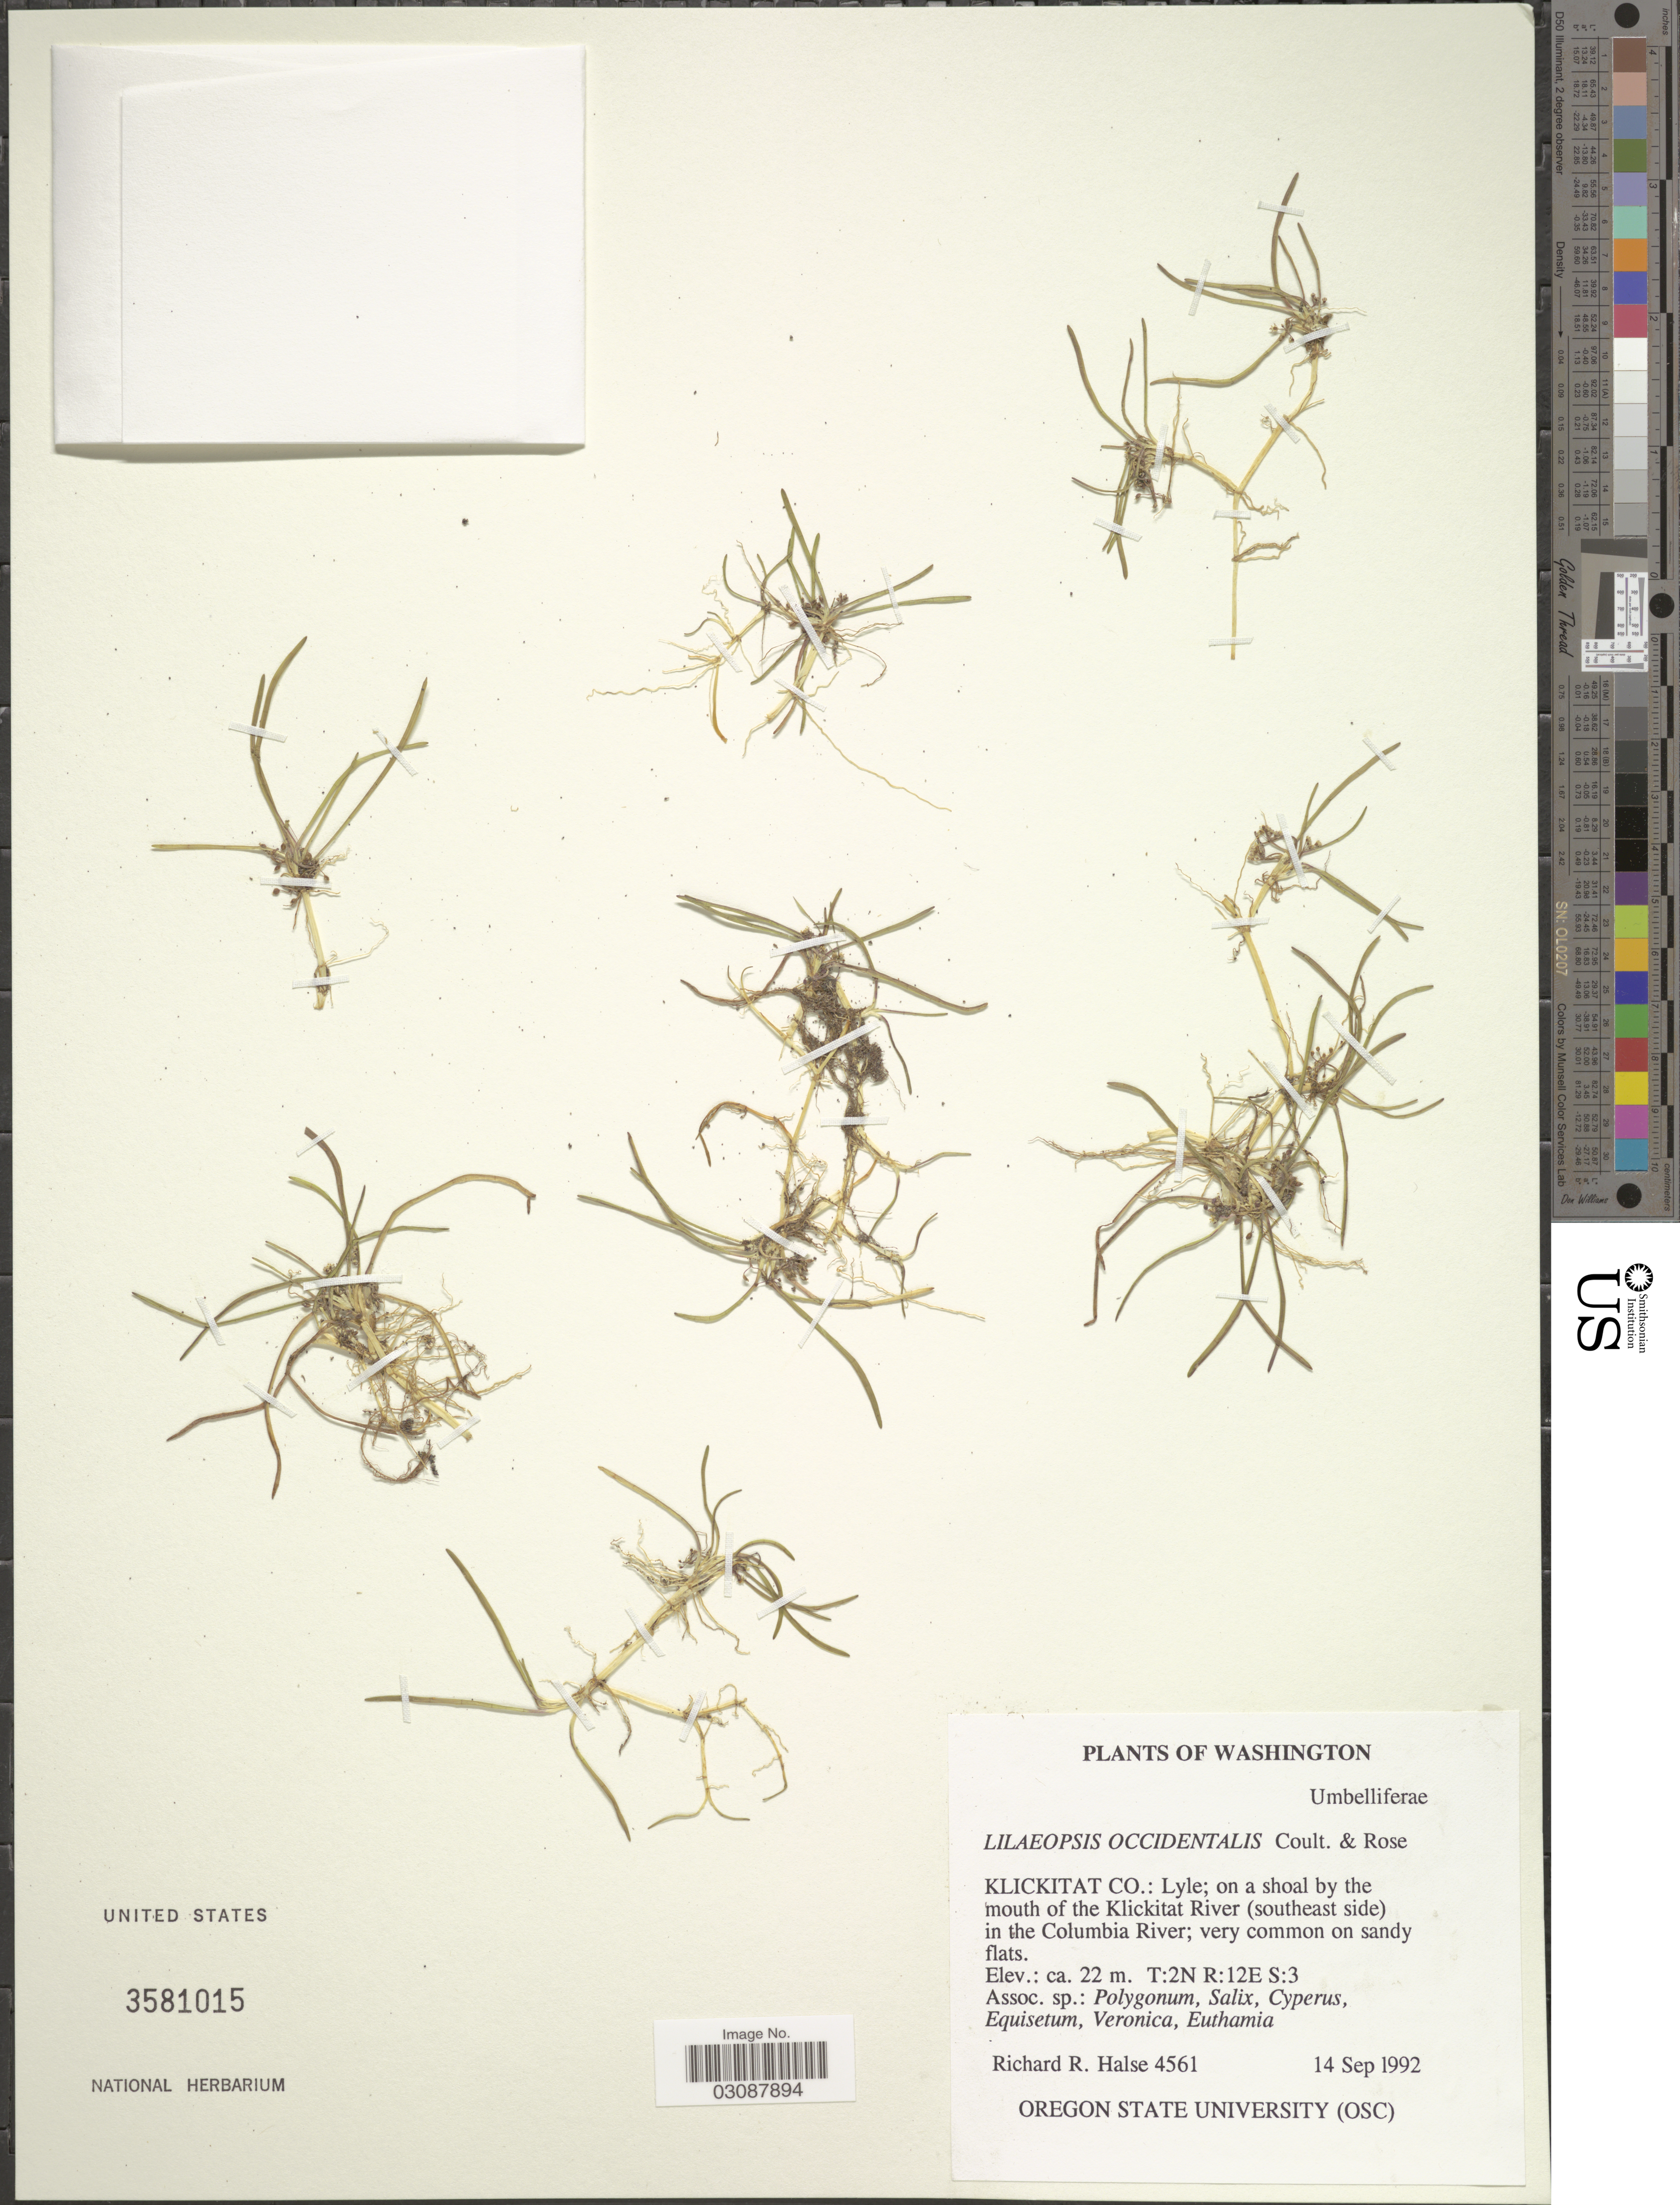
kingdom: Plantae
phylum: Tracheophyta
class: Magnoliopsida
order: Apiales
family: Apiaceae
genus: Lilaeopsis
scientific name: Lilaeopsis occidentalis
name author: J.M. Coult. & Rose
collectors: R. Halse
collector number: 4561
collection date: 1992-09-14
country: United States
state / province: Washington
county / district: Klickitat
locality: Klickitat Co.: Lyle; on a shoal by the mouth of the Klickitat River (southeast side) in the Columbia River. T:2N R:12E S:3.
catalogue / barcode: US 3581015